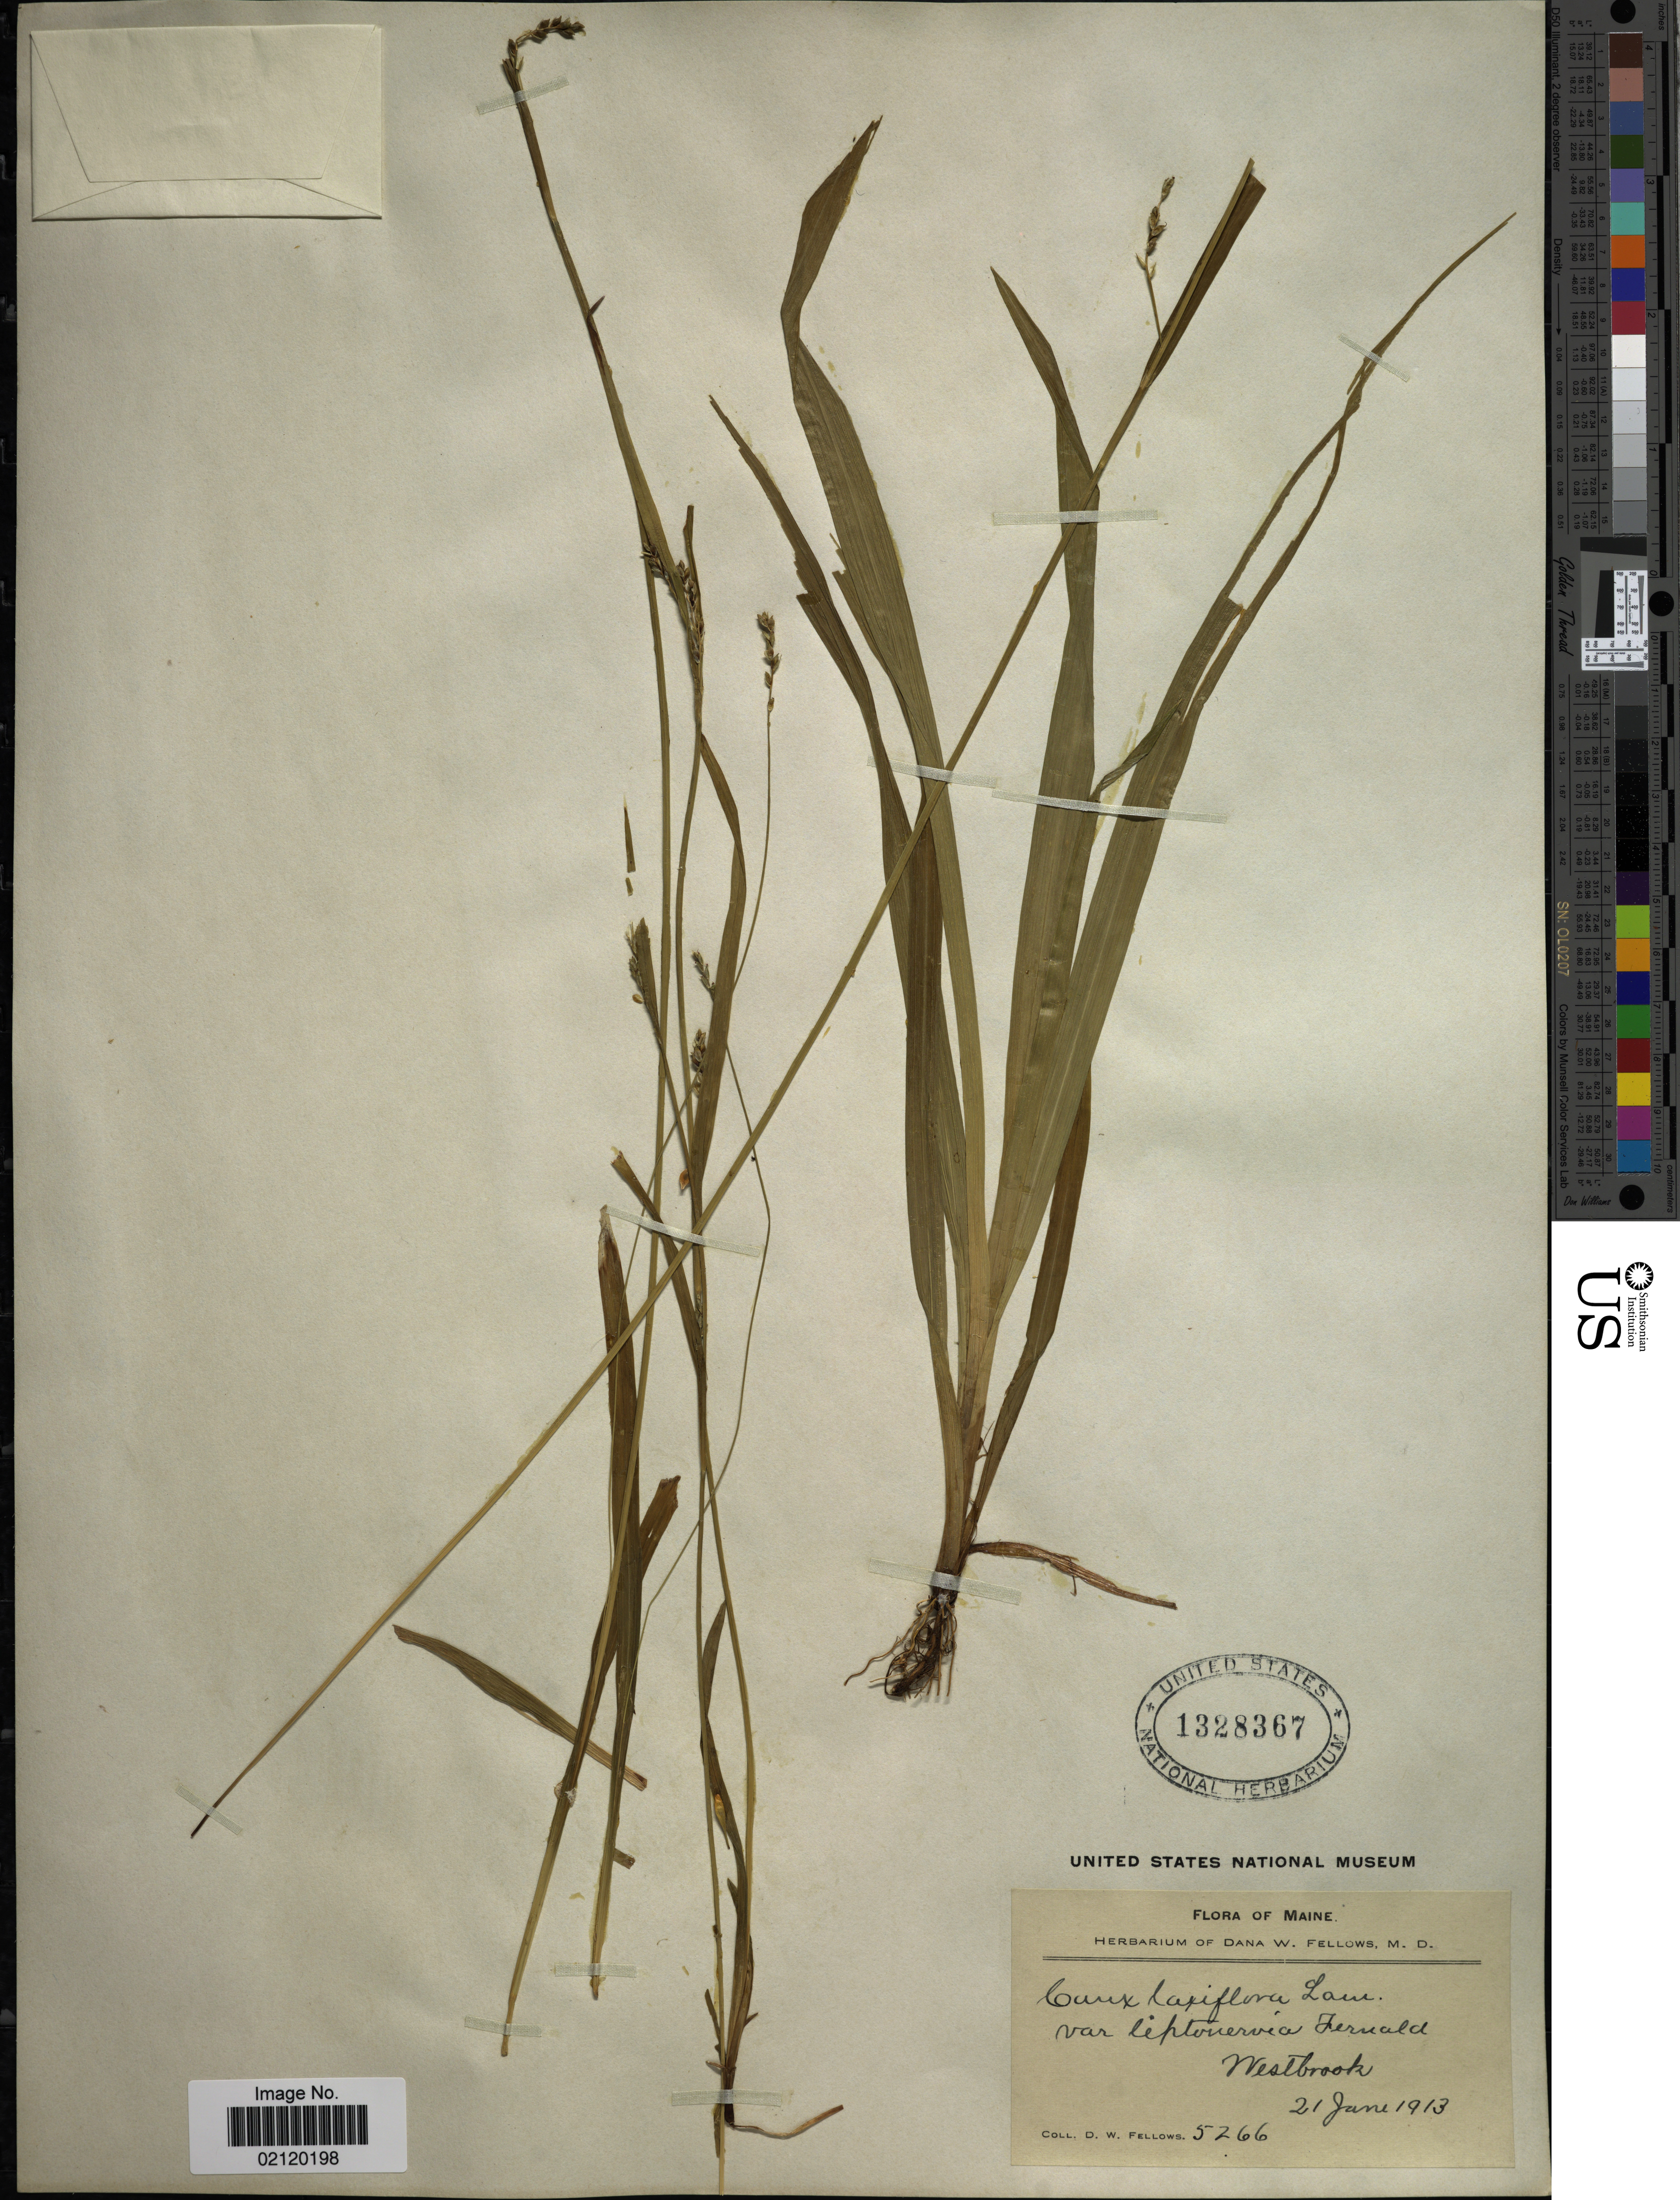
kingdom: Plantae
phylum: Tracheophyta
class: Liliopsida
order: Poales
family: Cyperaceae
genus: Carex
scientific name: Carex laxiflora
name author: Lam.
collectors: D. W. Fellows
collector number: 5266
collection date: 1913-06-21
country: United States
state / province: Maine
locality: Westbrook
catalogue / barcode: US 1328367